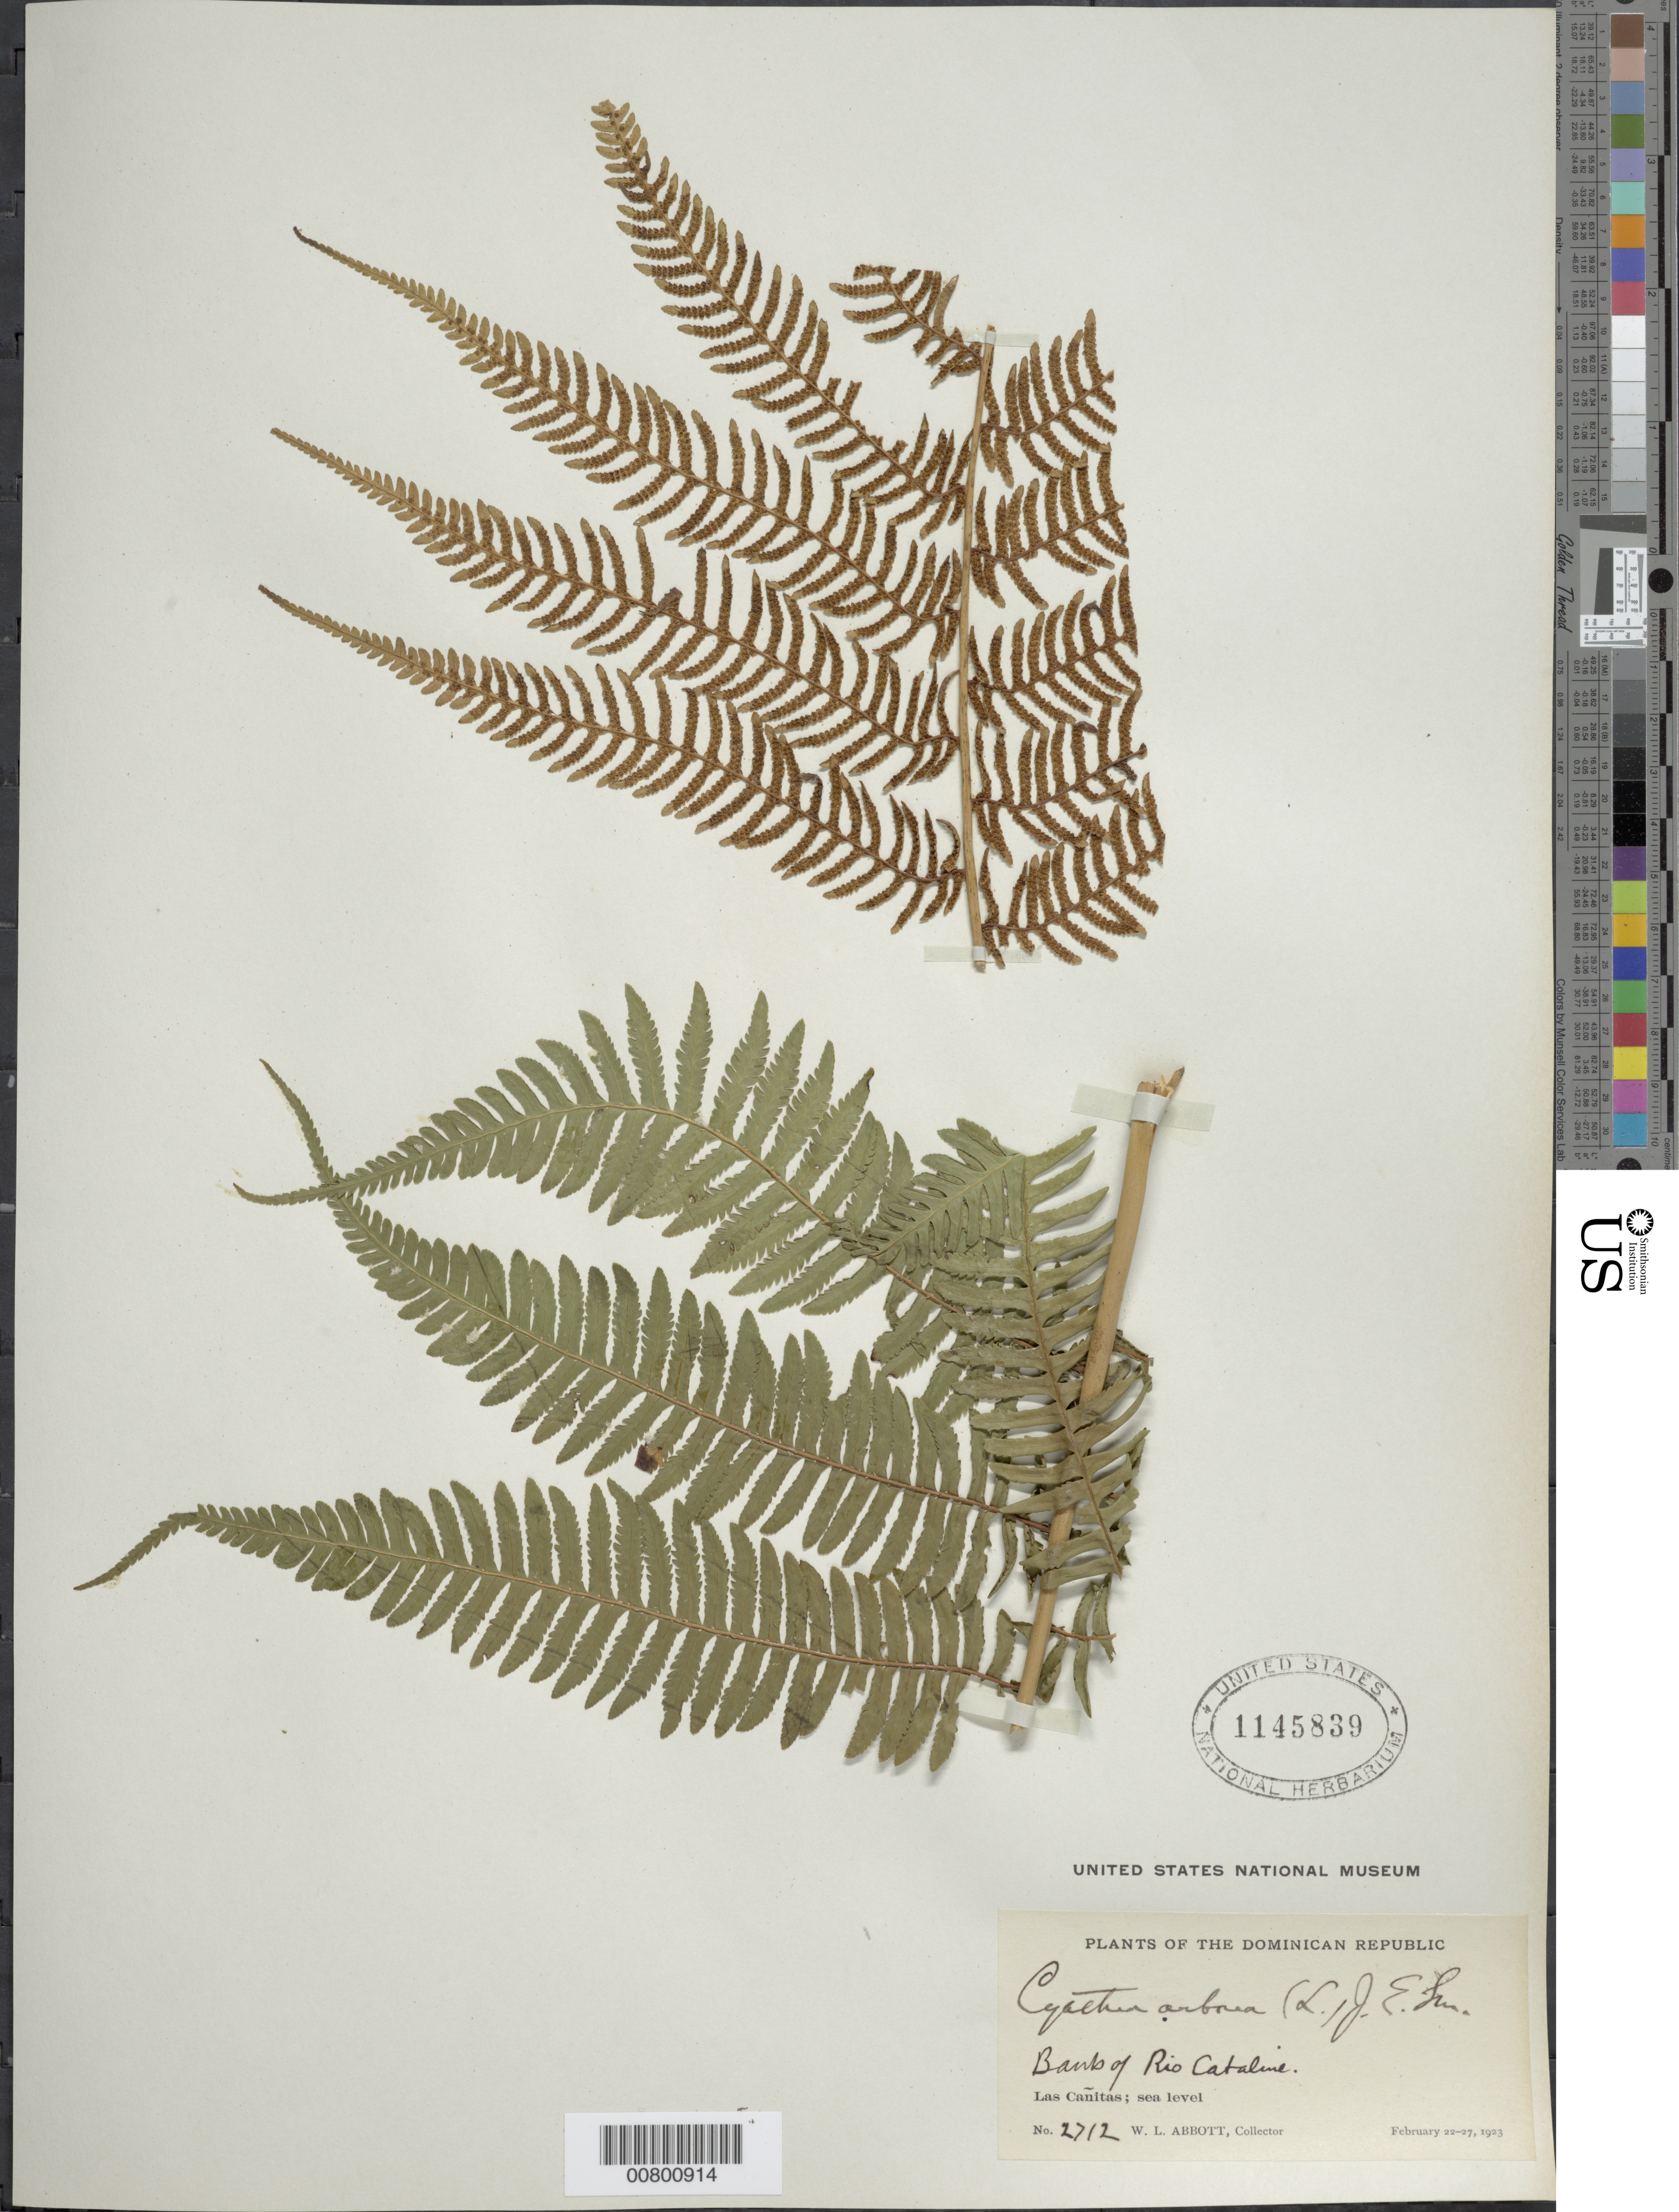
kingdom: Plantae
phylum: Tracheophyta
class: Polypodiopsida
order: Cyatheales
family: Cyatheaceae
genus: Cyathea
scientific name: Cyathea arborea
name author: (L.) Sm.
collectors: W. L. Abbott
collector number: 2712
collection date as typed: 22 Feb 1923 to 27 Feb 1923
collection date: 1923-02-22/1923-02-27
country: Dominican Republic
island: Hispaniola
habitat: Riverbank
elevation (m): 0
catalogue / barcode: US 1145839